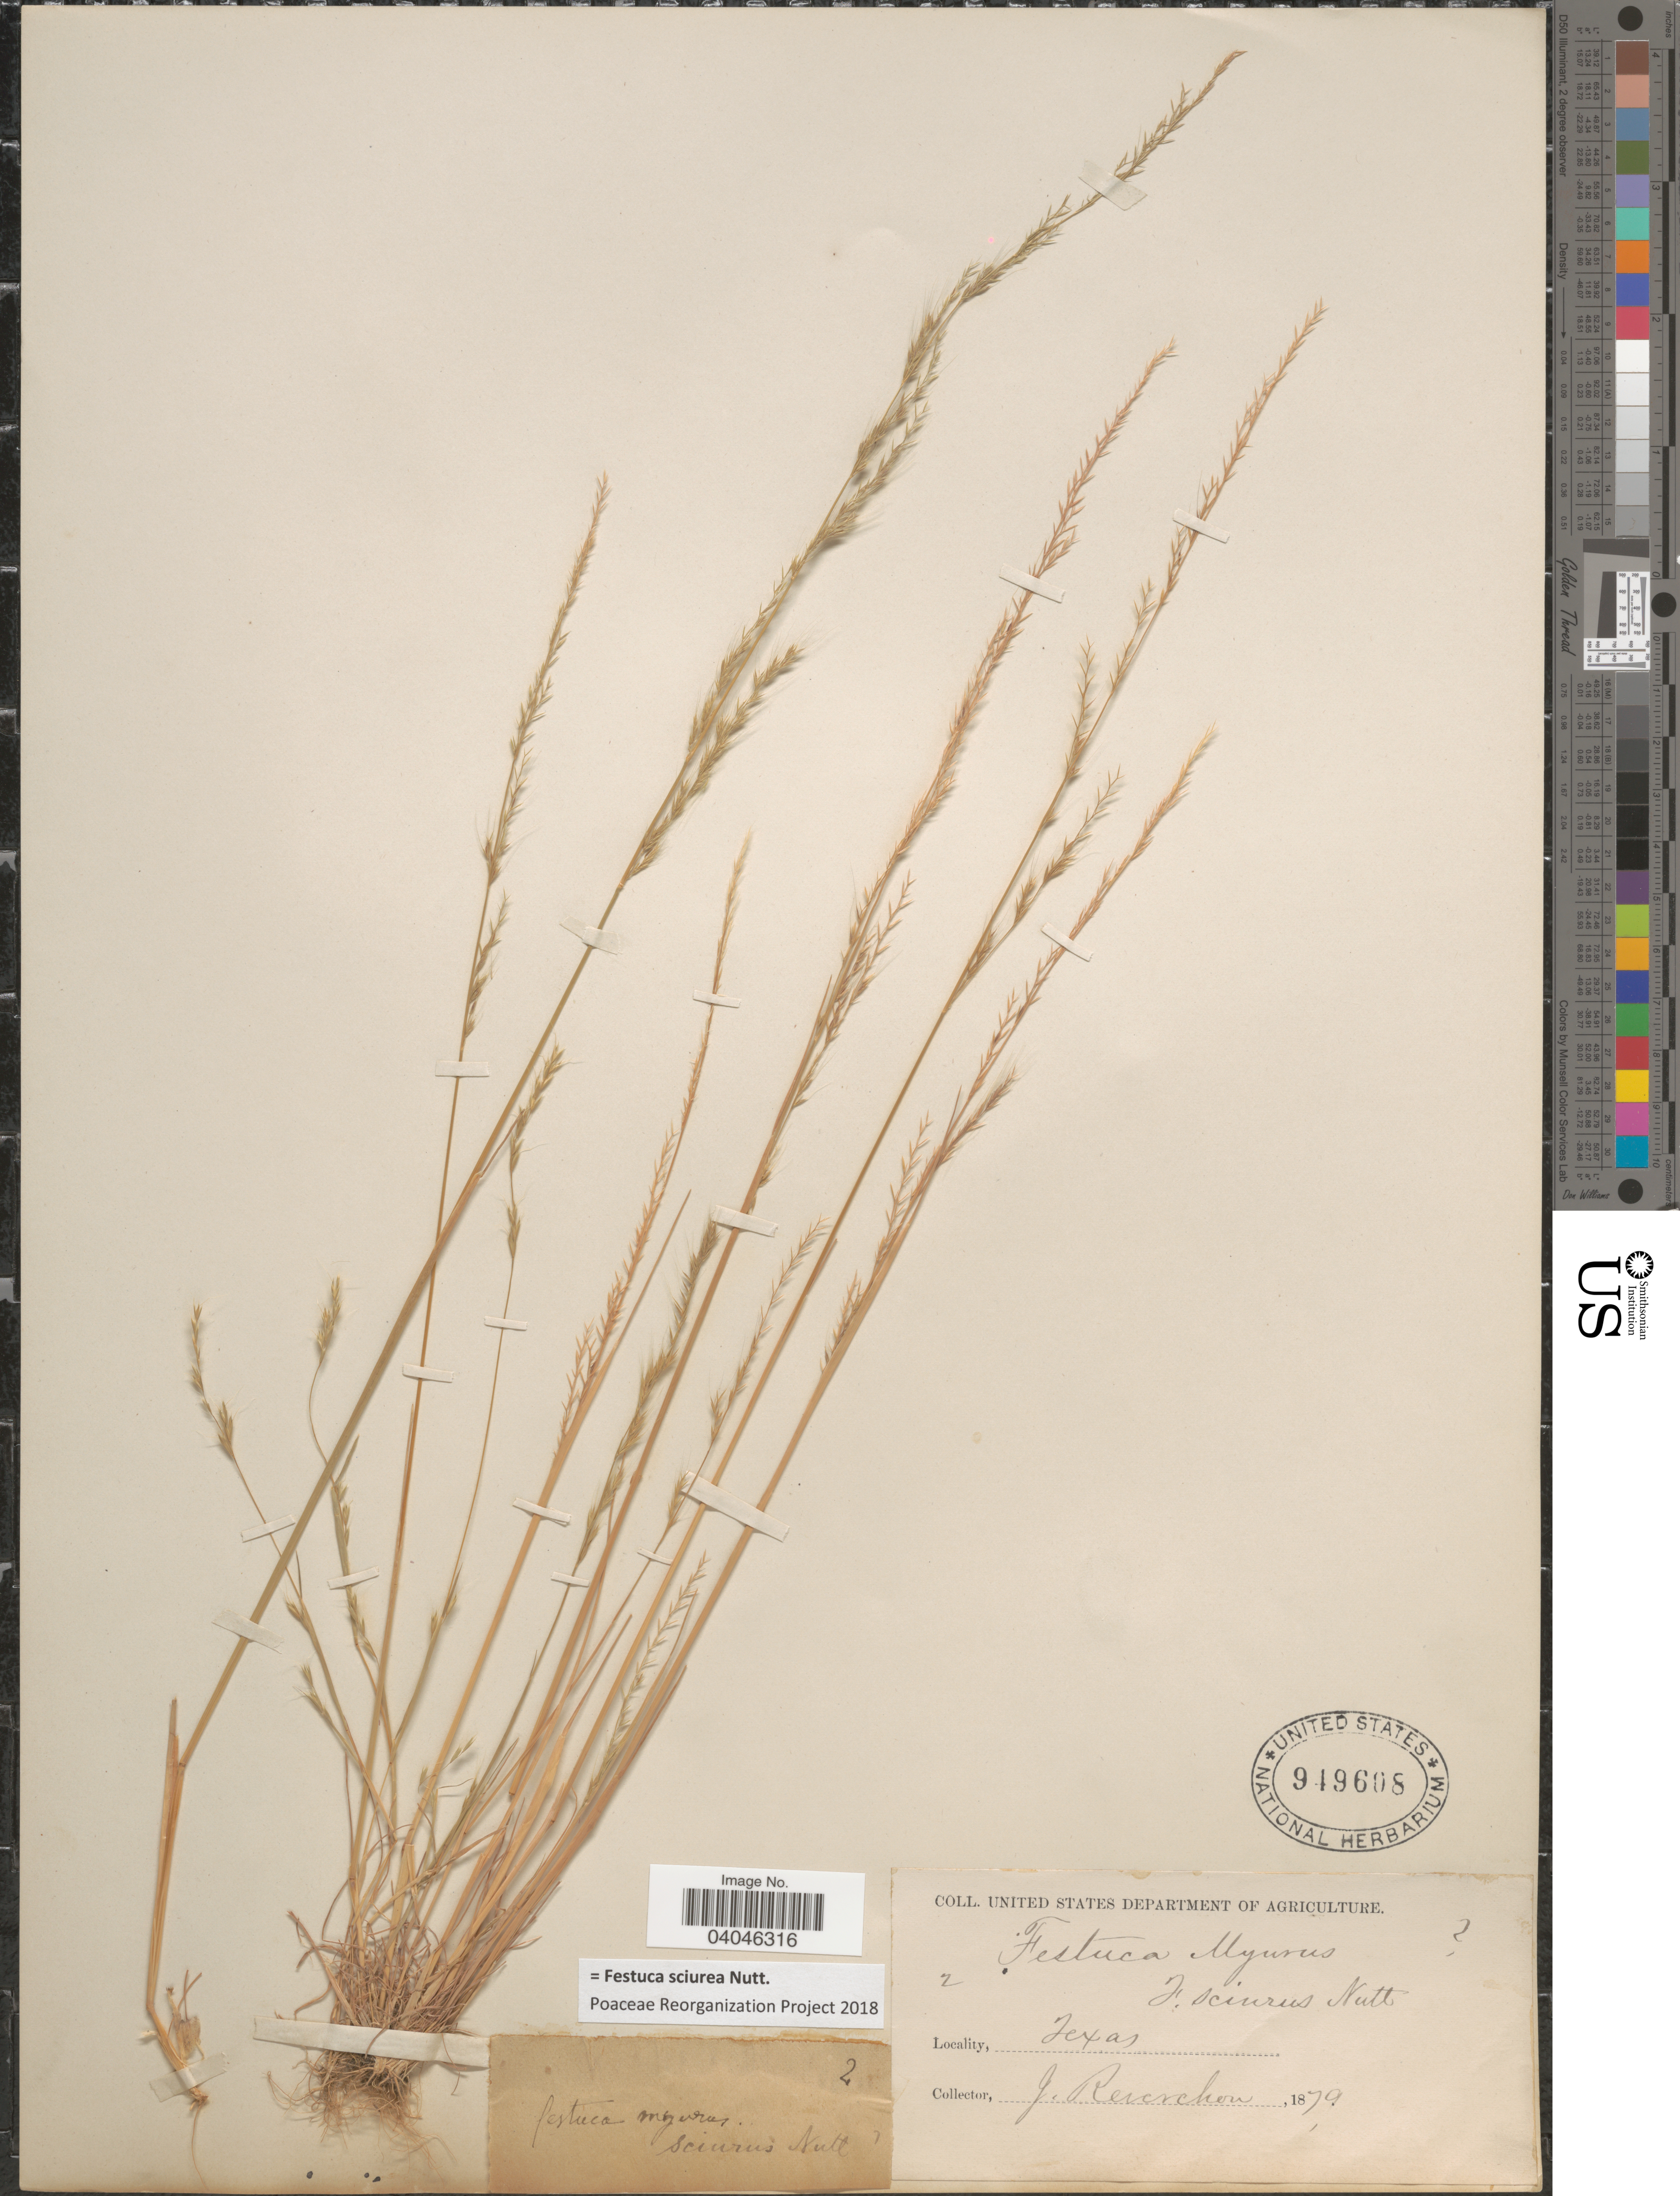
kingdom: Plantae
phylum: Tracheophyta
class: Liliopsida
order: Poales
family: Poaceae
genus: Festuca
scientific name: Festuca sciurea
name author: Nutt.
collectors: J. Reverchon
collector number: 2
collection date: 1879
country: United States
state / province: Texas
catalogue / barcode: US 949608